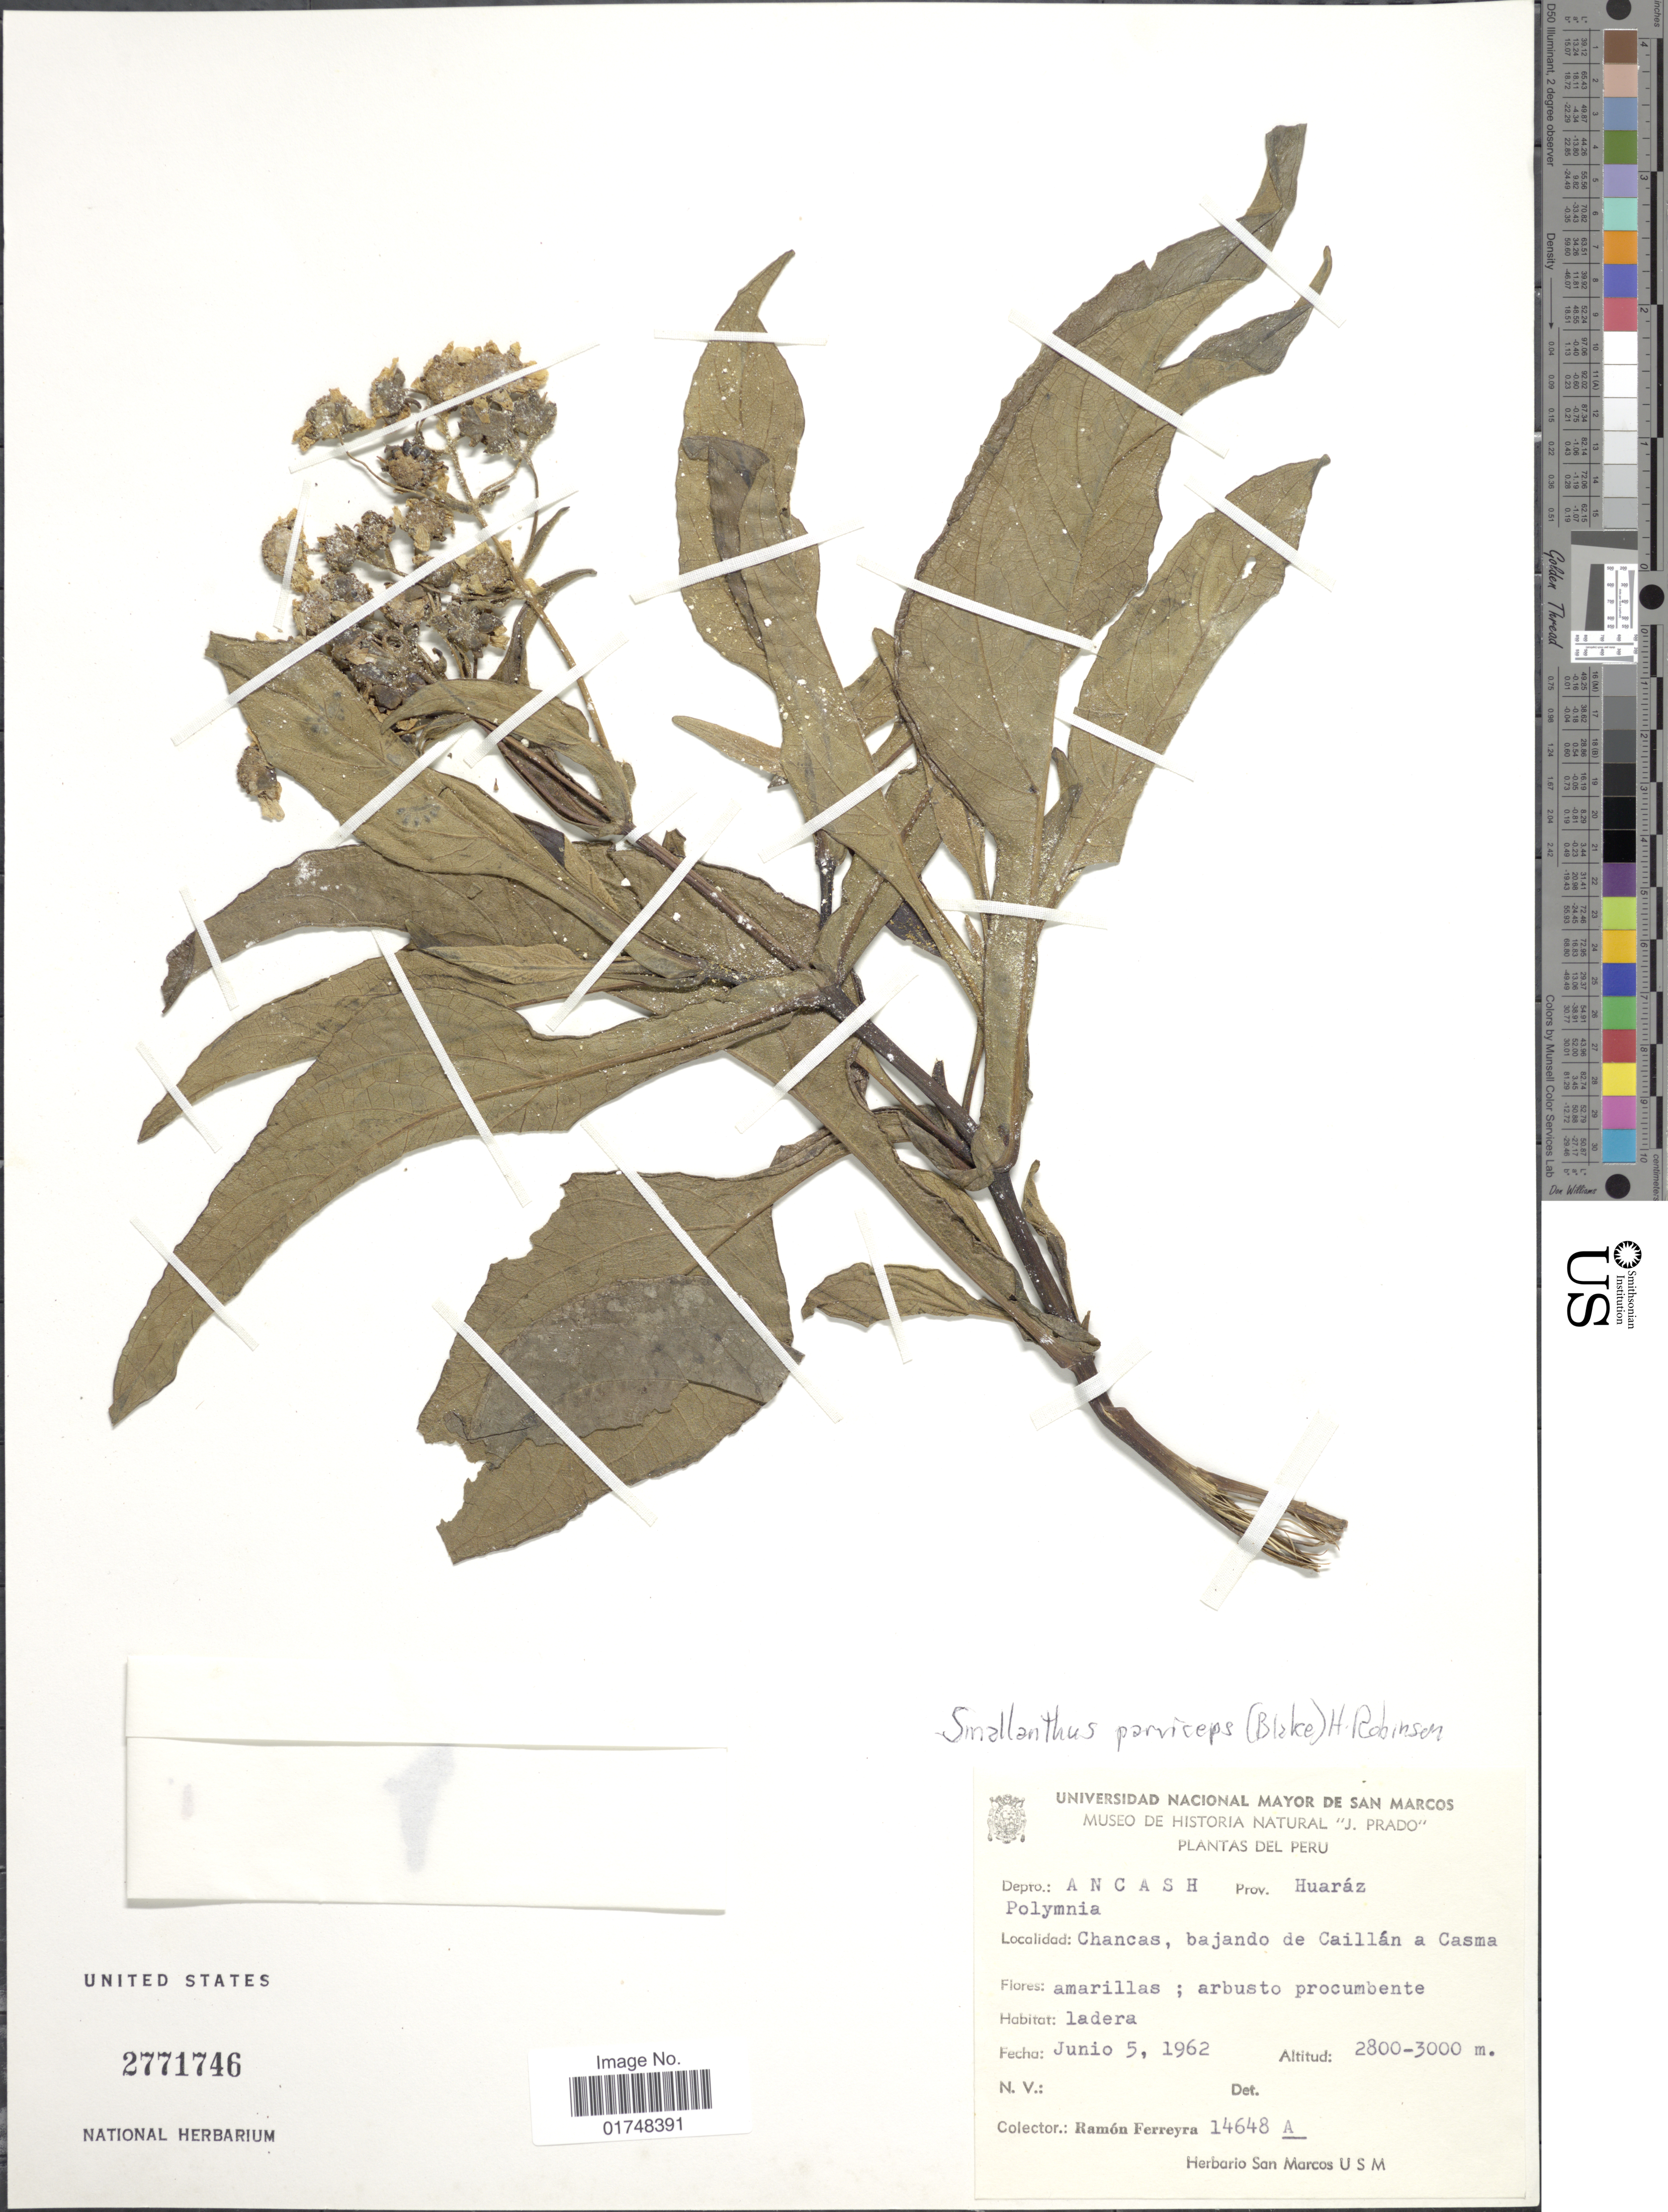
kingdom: Plantae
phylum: Tracheophyta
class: Magnoliopsida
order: Asterales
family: Asteraceae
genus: Smallanthus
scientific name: Smallanthus parviceps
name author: (S.F. Blake) H. Rob.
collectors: R. A. Ferreyra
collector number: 14648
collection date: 1962-06-05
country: Peru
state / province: Ancash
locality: Prov. Huaraz, Chancas, bajando de Caillam a Casma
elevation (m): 2800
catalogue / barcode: US 2771746